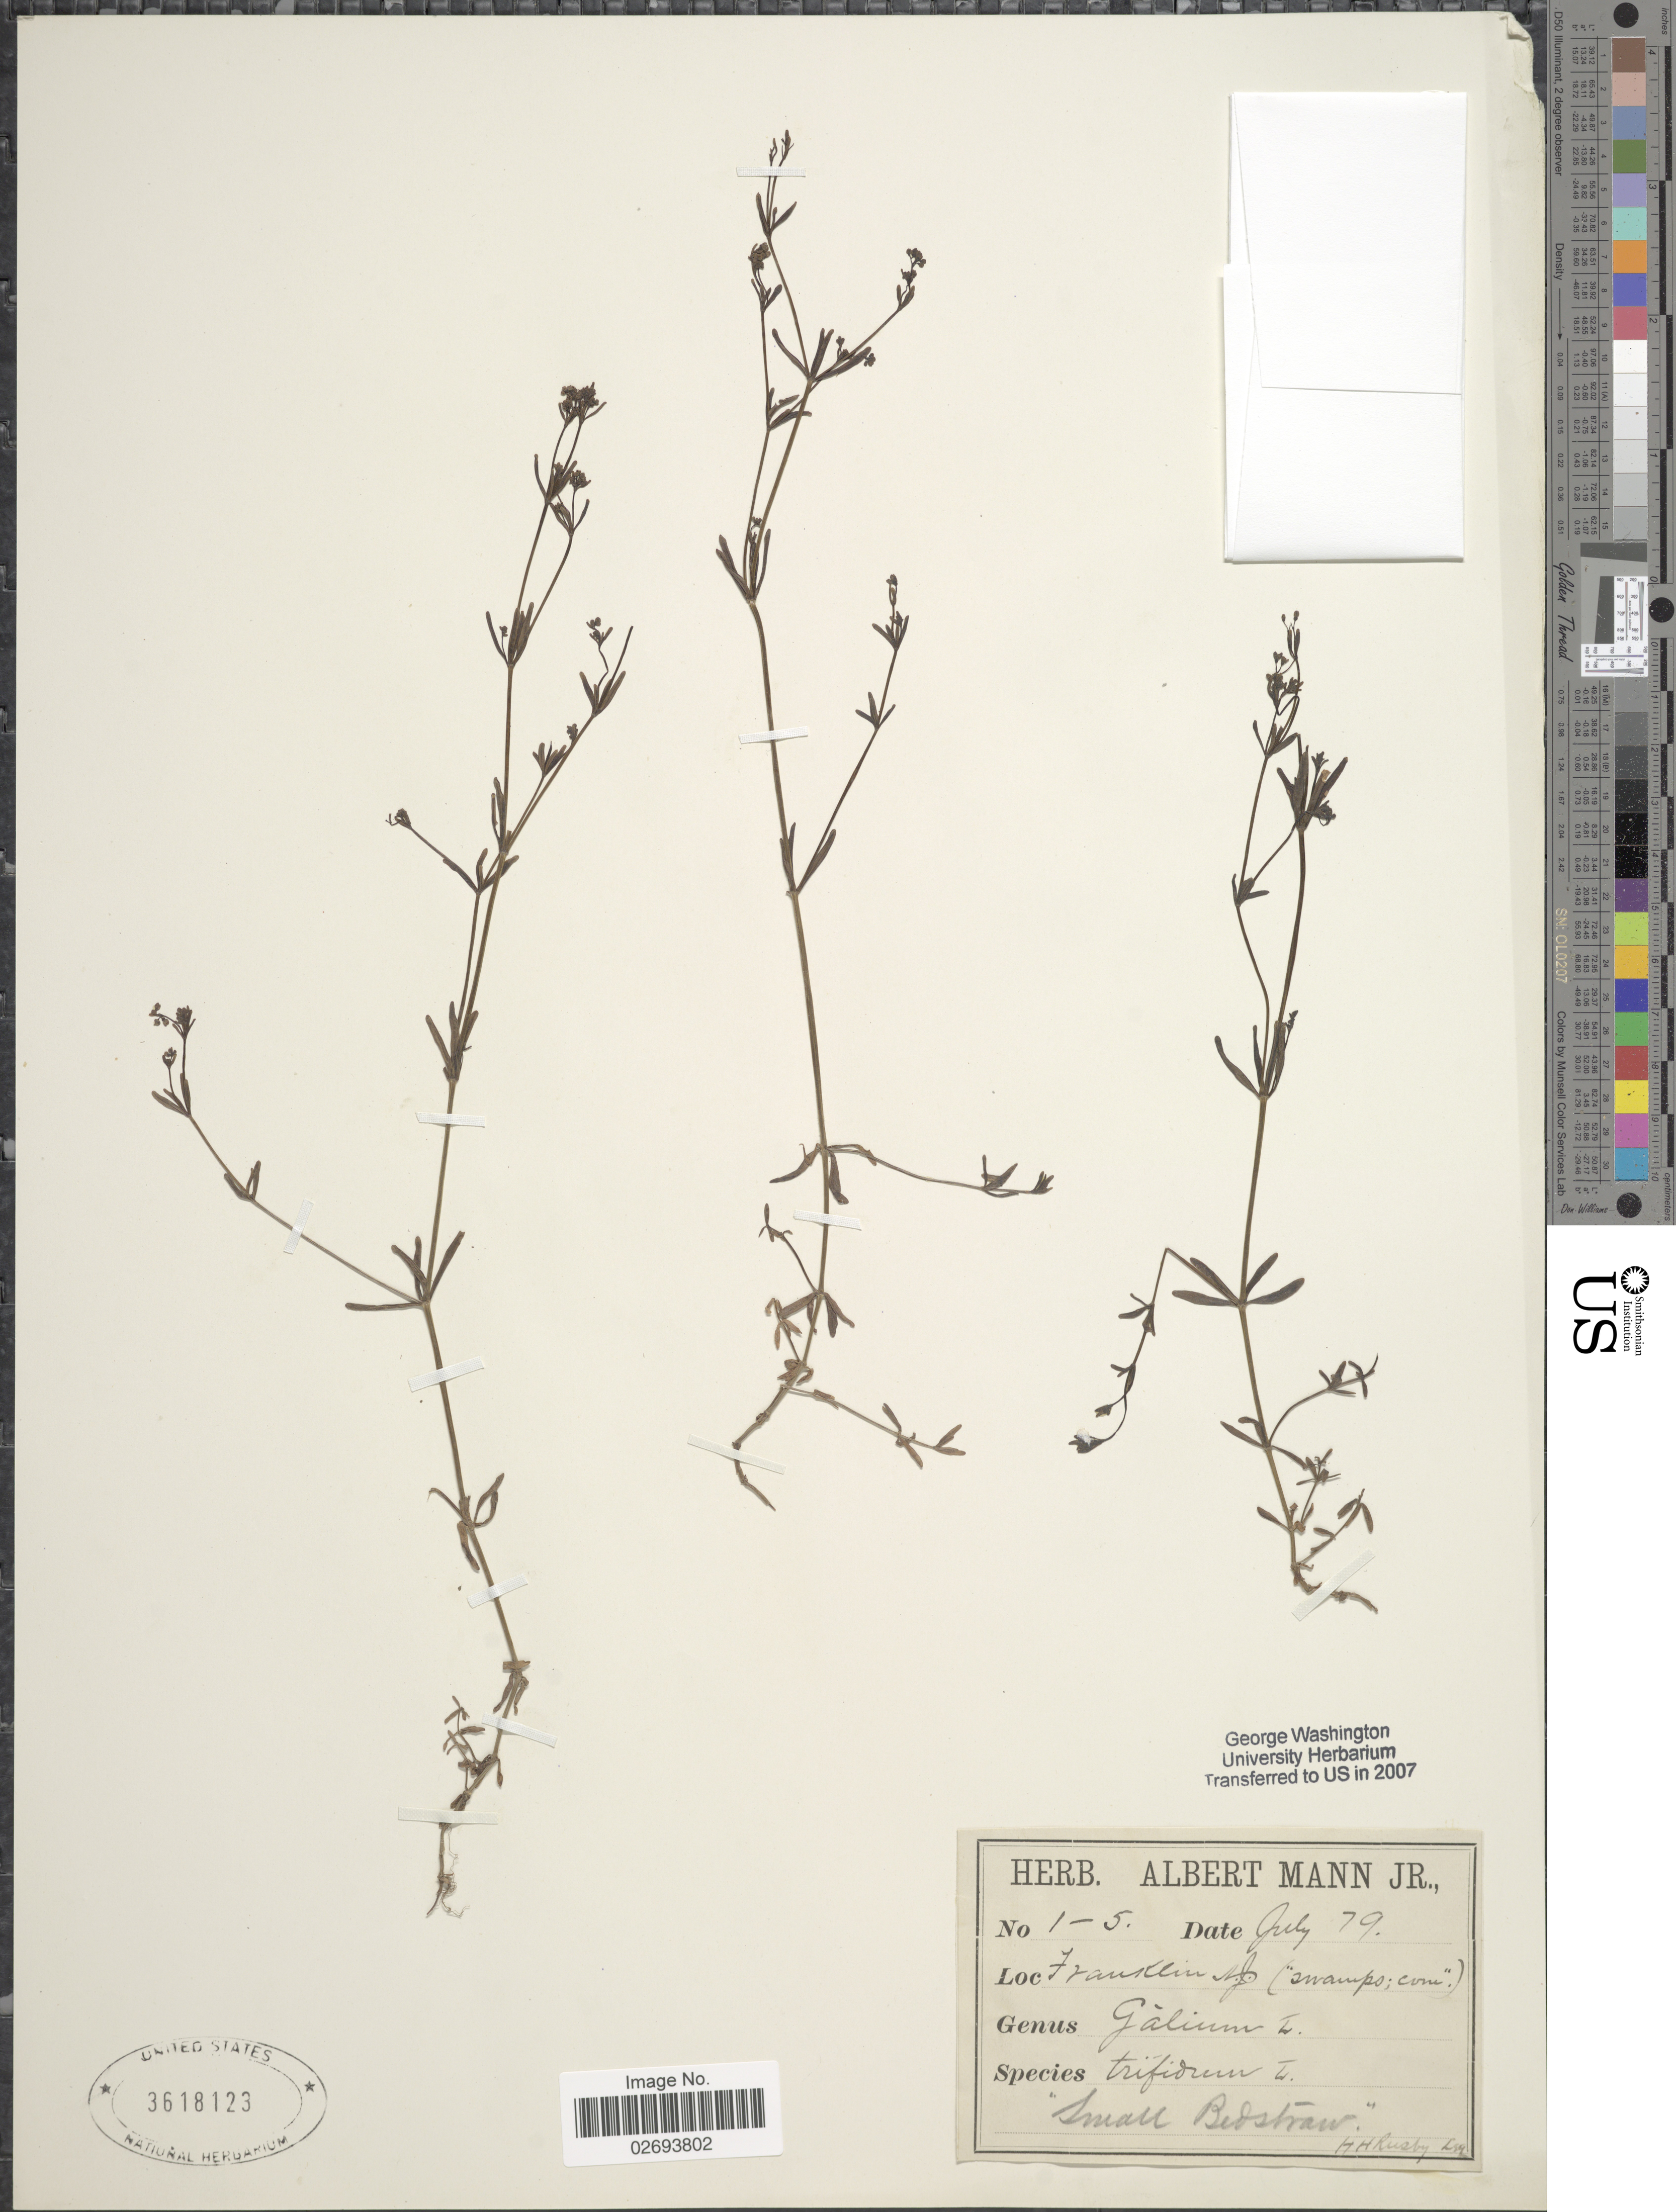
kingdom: Plantae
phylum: Tracheophyta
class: Magnoliopsida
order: Gentianales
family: Rubiaceae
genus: Galium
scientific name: Galium trifidum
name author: L.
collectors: H. H. Rusby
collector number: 1-5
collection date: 1879-07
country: United States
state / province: New Jersey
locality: Franklin, NJ (swamps)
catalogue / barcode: US 3618123